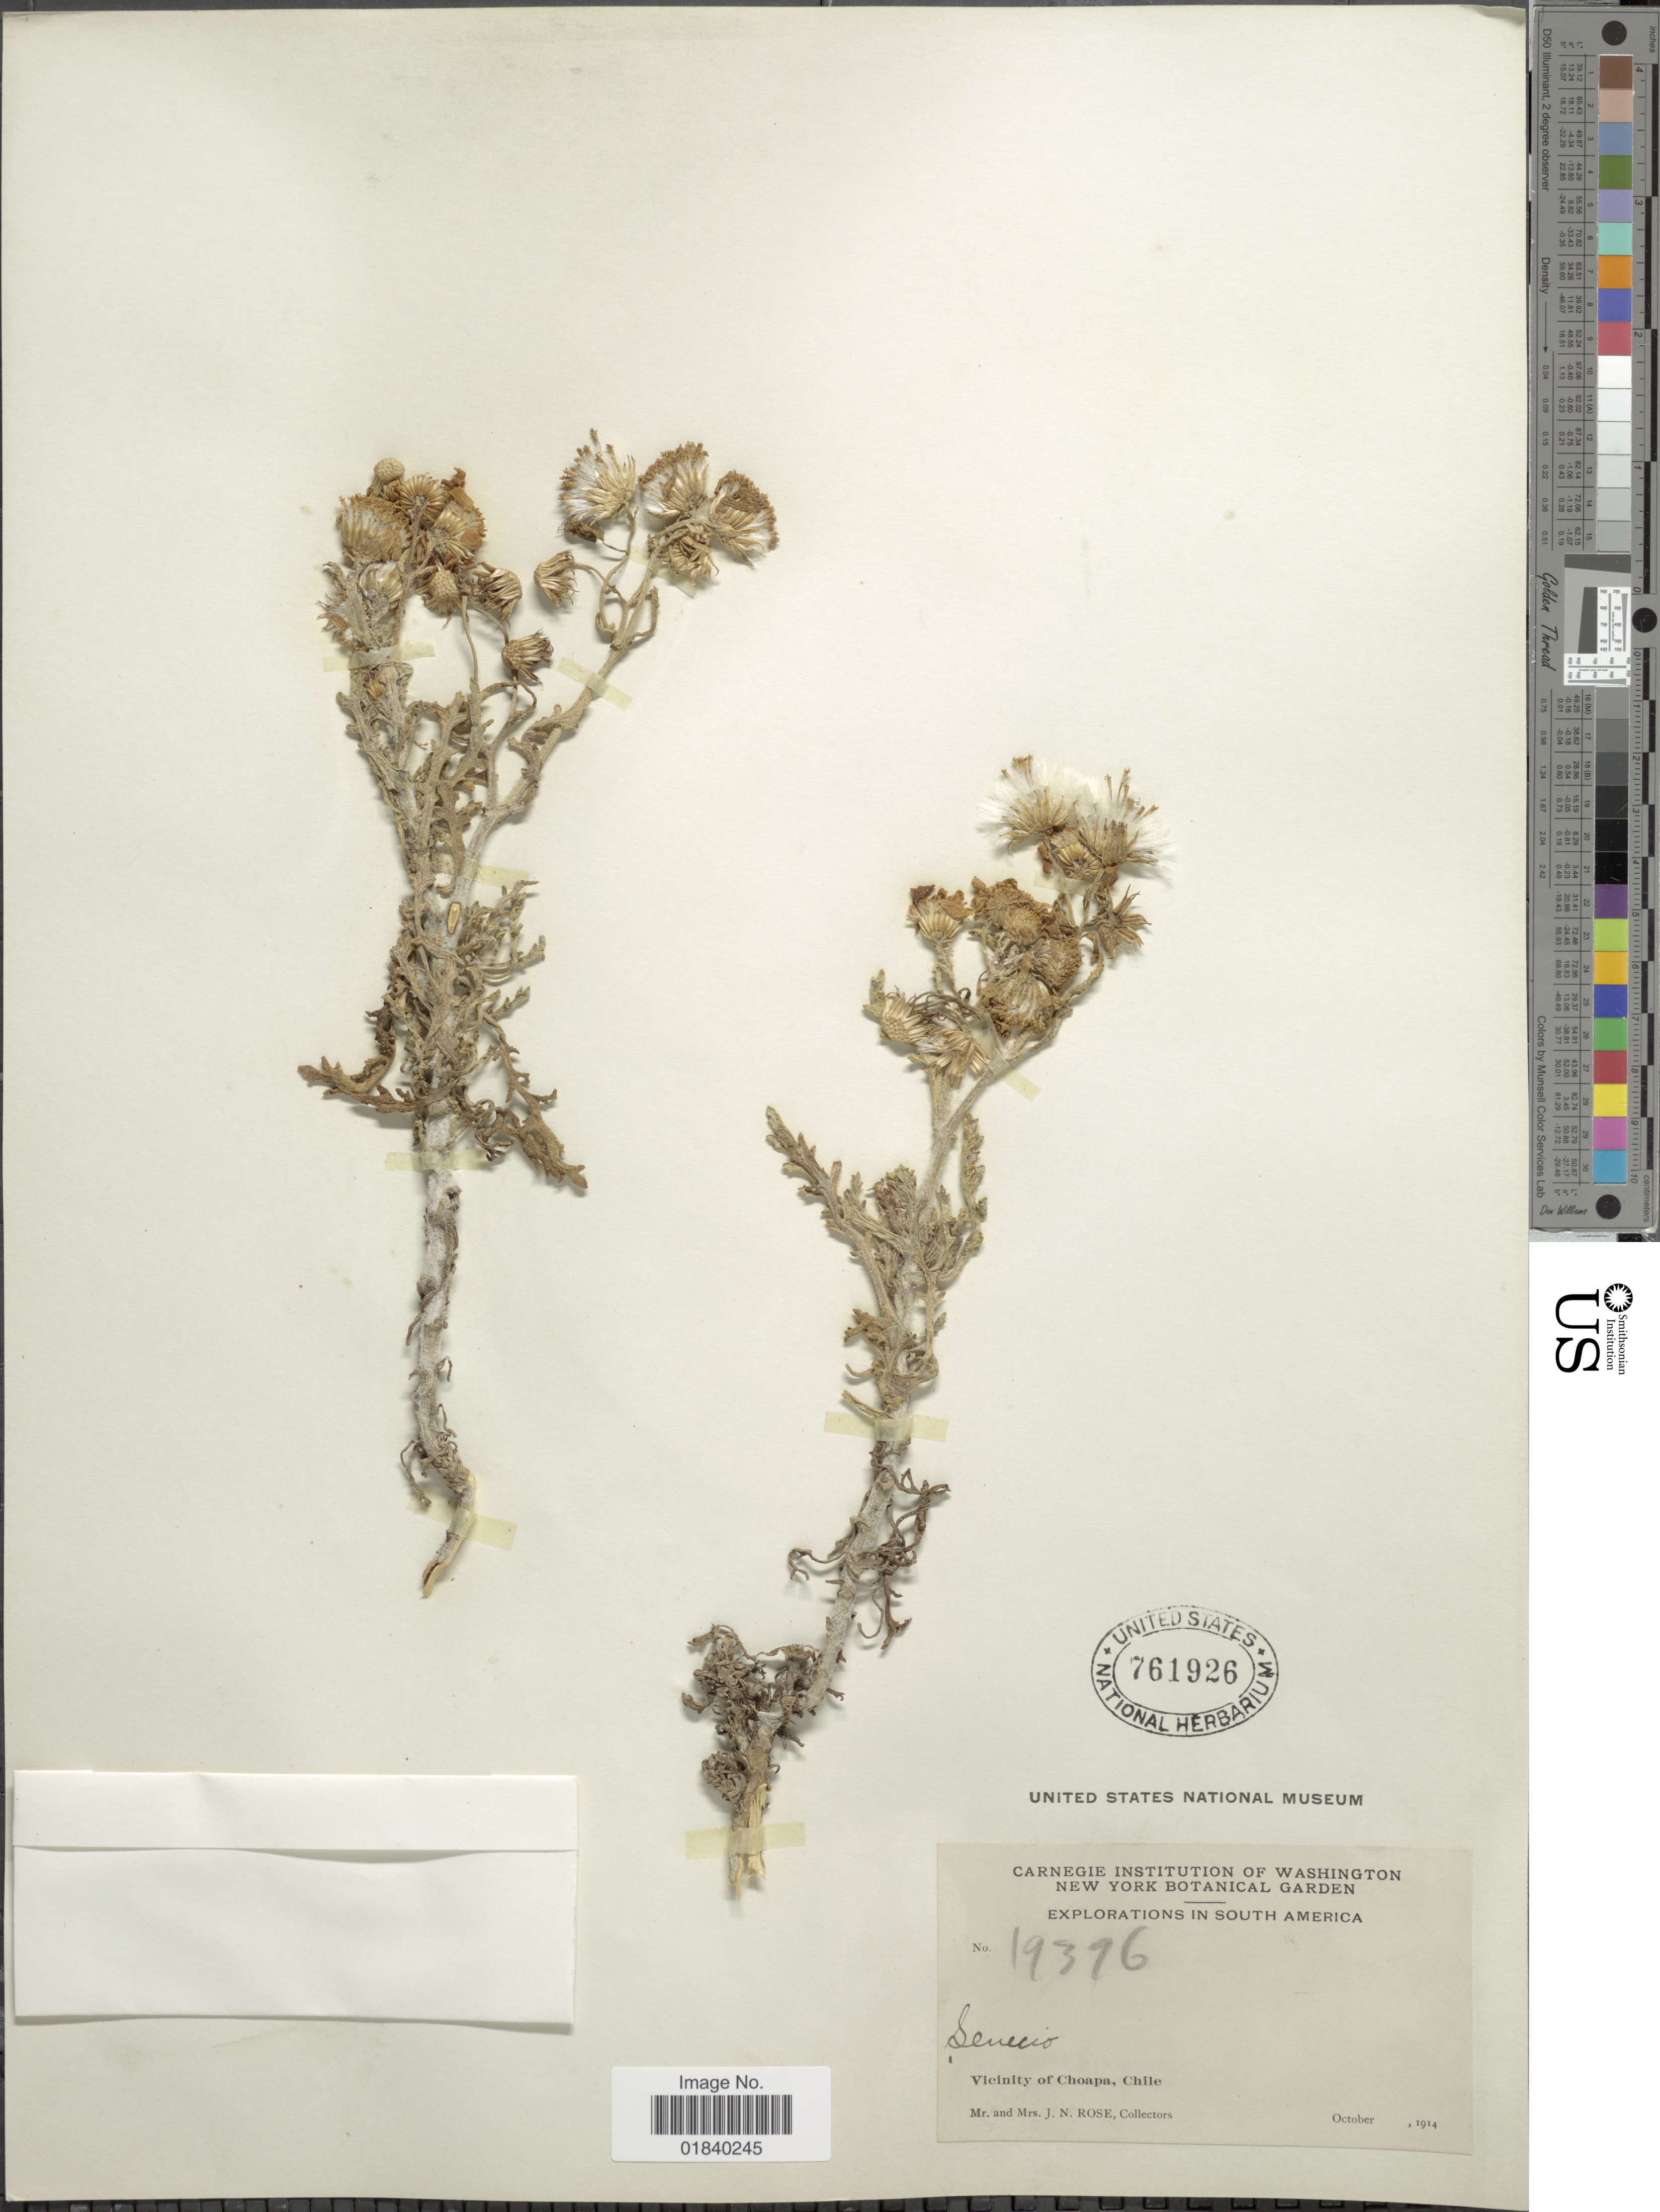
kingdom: Plantae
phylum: Tracheophyta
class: Magnoliopsida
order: Asterales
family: Asteraceae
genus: Senecio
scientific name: Senecio sp.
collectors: J. N. Rose & L. B. Rose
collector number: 19396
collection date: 1914-10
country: Chile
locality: Vicinity of Choapa, Chile.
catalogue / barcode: US 761926